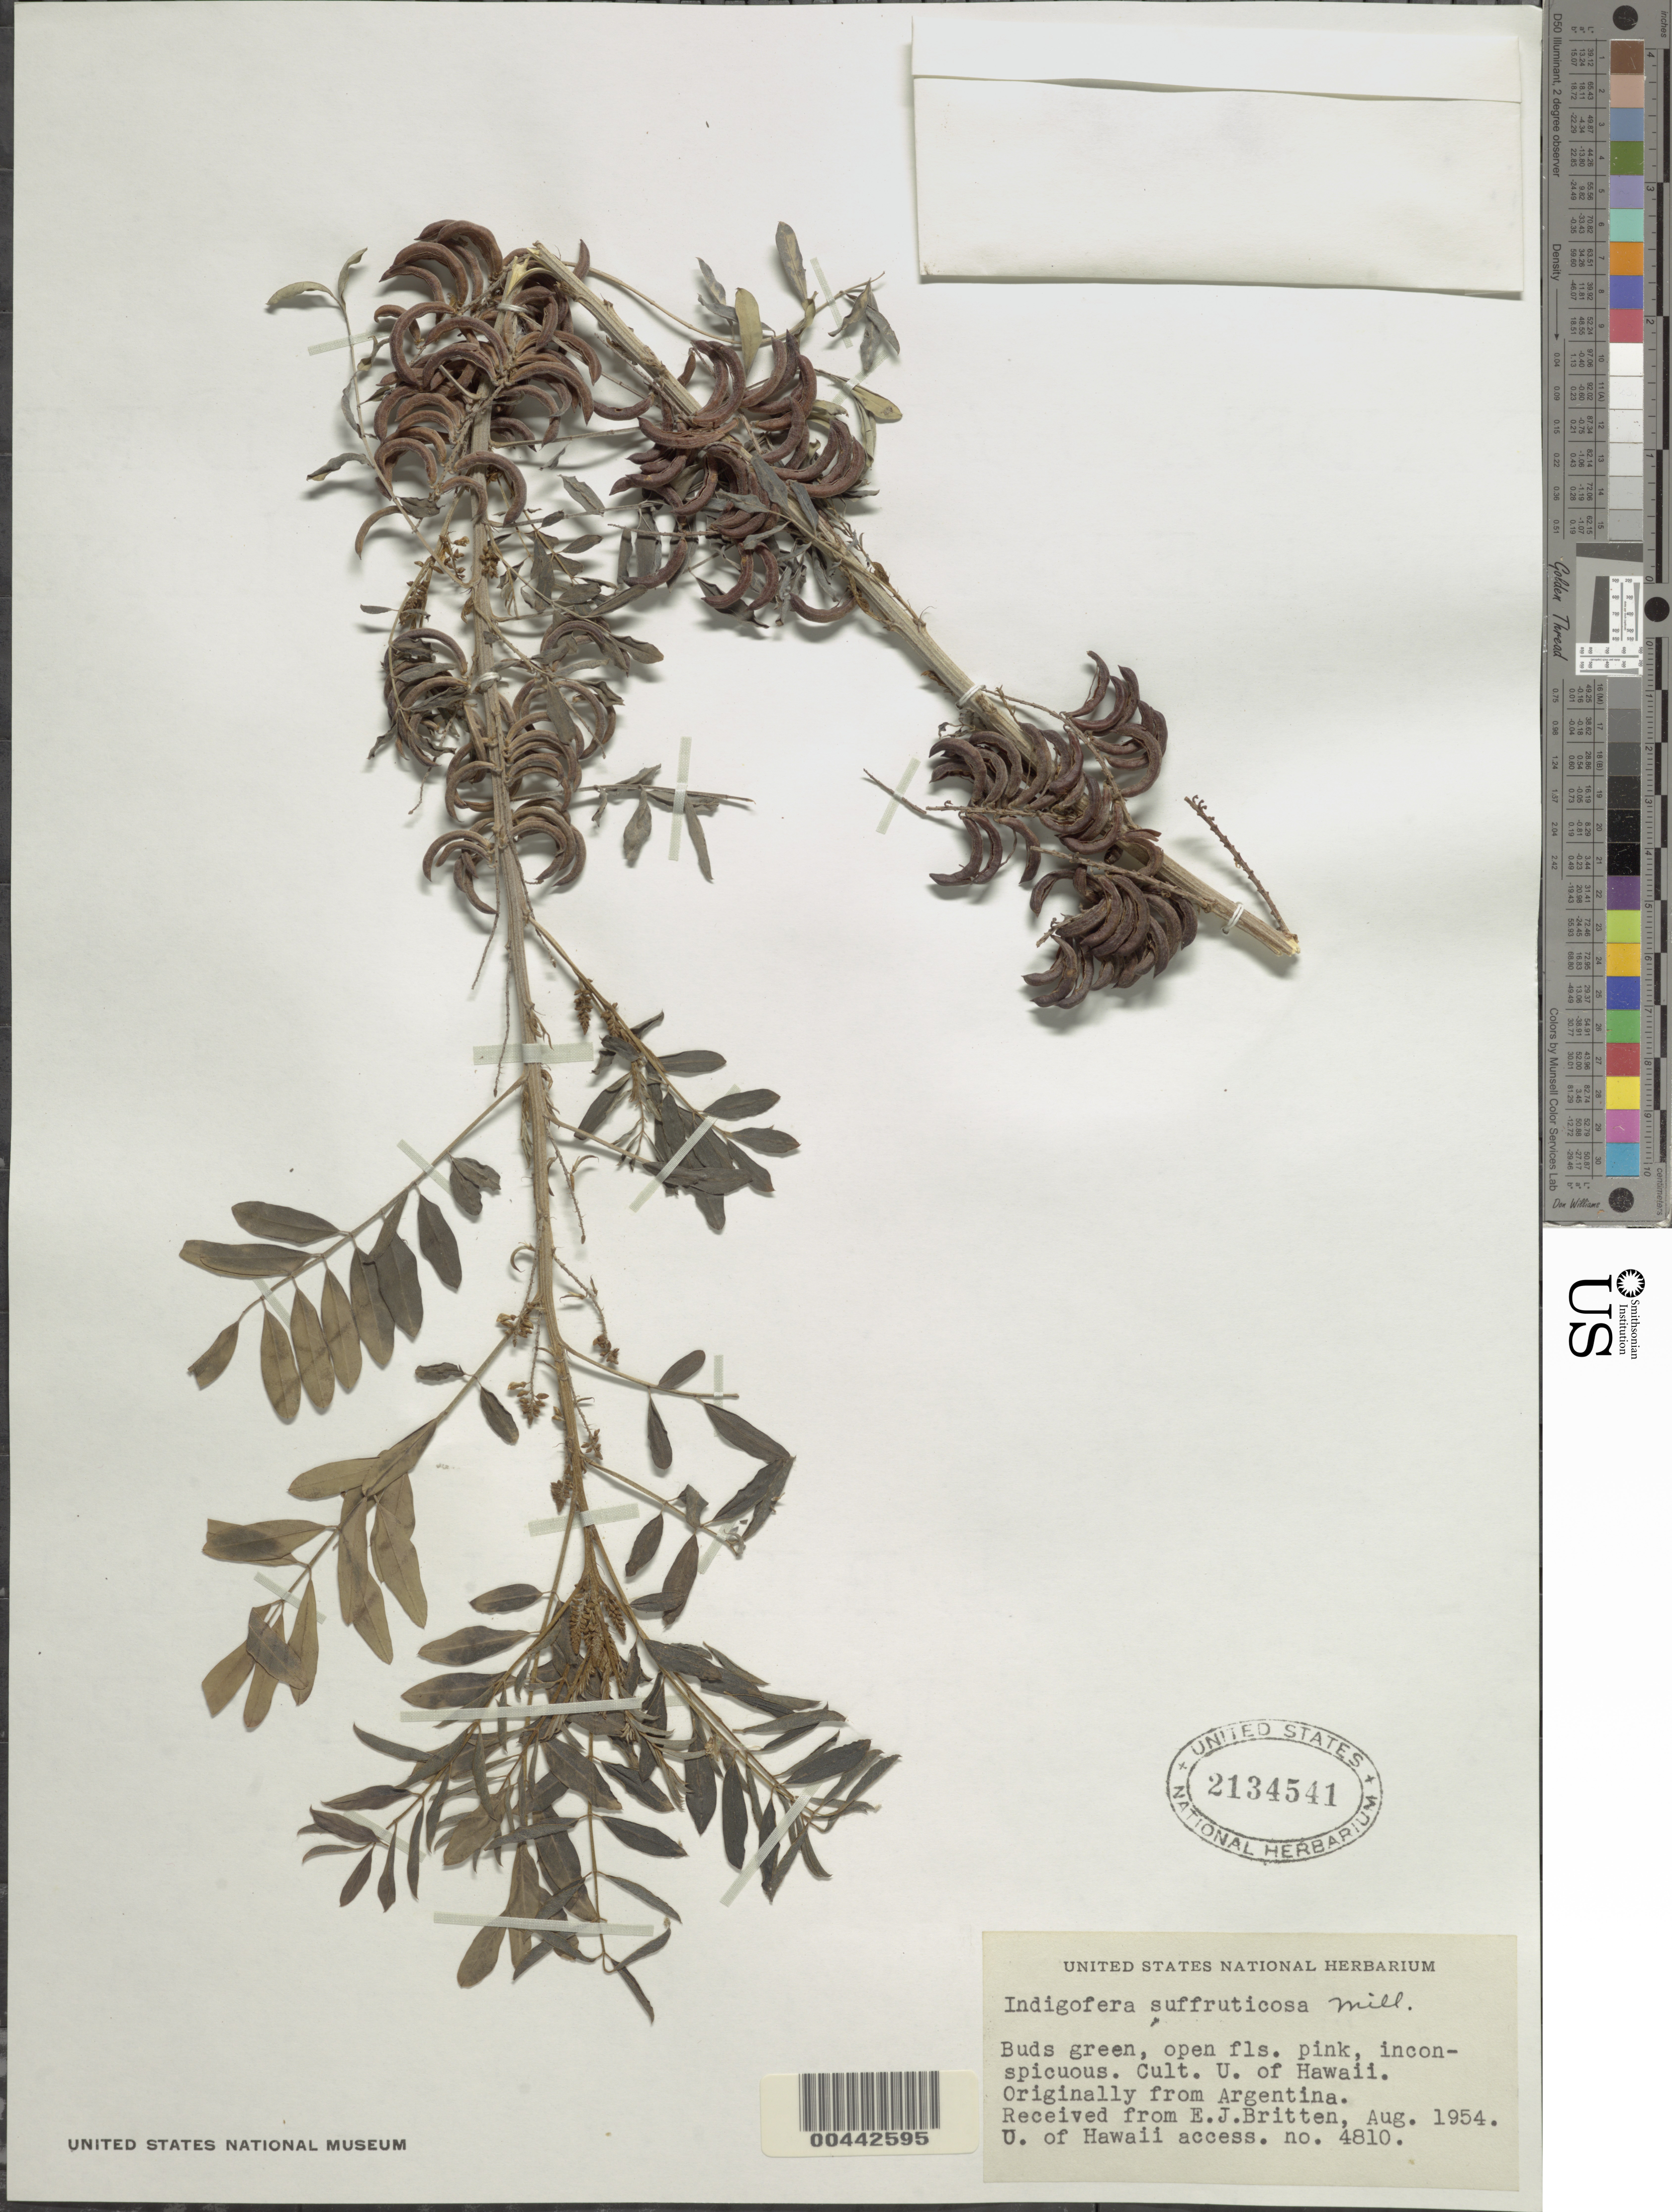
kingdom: Plantae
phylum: Tracheophyta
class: Magnoliopsida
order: Fabales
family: Fabaceae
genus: Indigofera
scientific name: Indigofera suffruticosa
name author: Mill.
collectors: E. Britten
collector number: U of H 4810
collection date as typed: Aug 1954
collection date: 1954-08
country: United States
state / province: Hawaii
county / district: Hawaii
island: Hawaii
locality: Cult. U. of Hawaii. Originally from Argentina.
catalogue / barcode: US 2134541